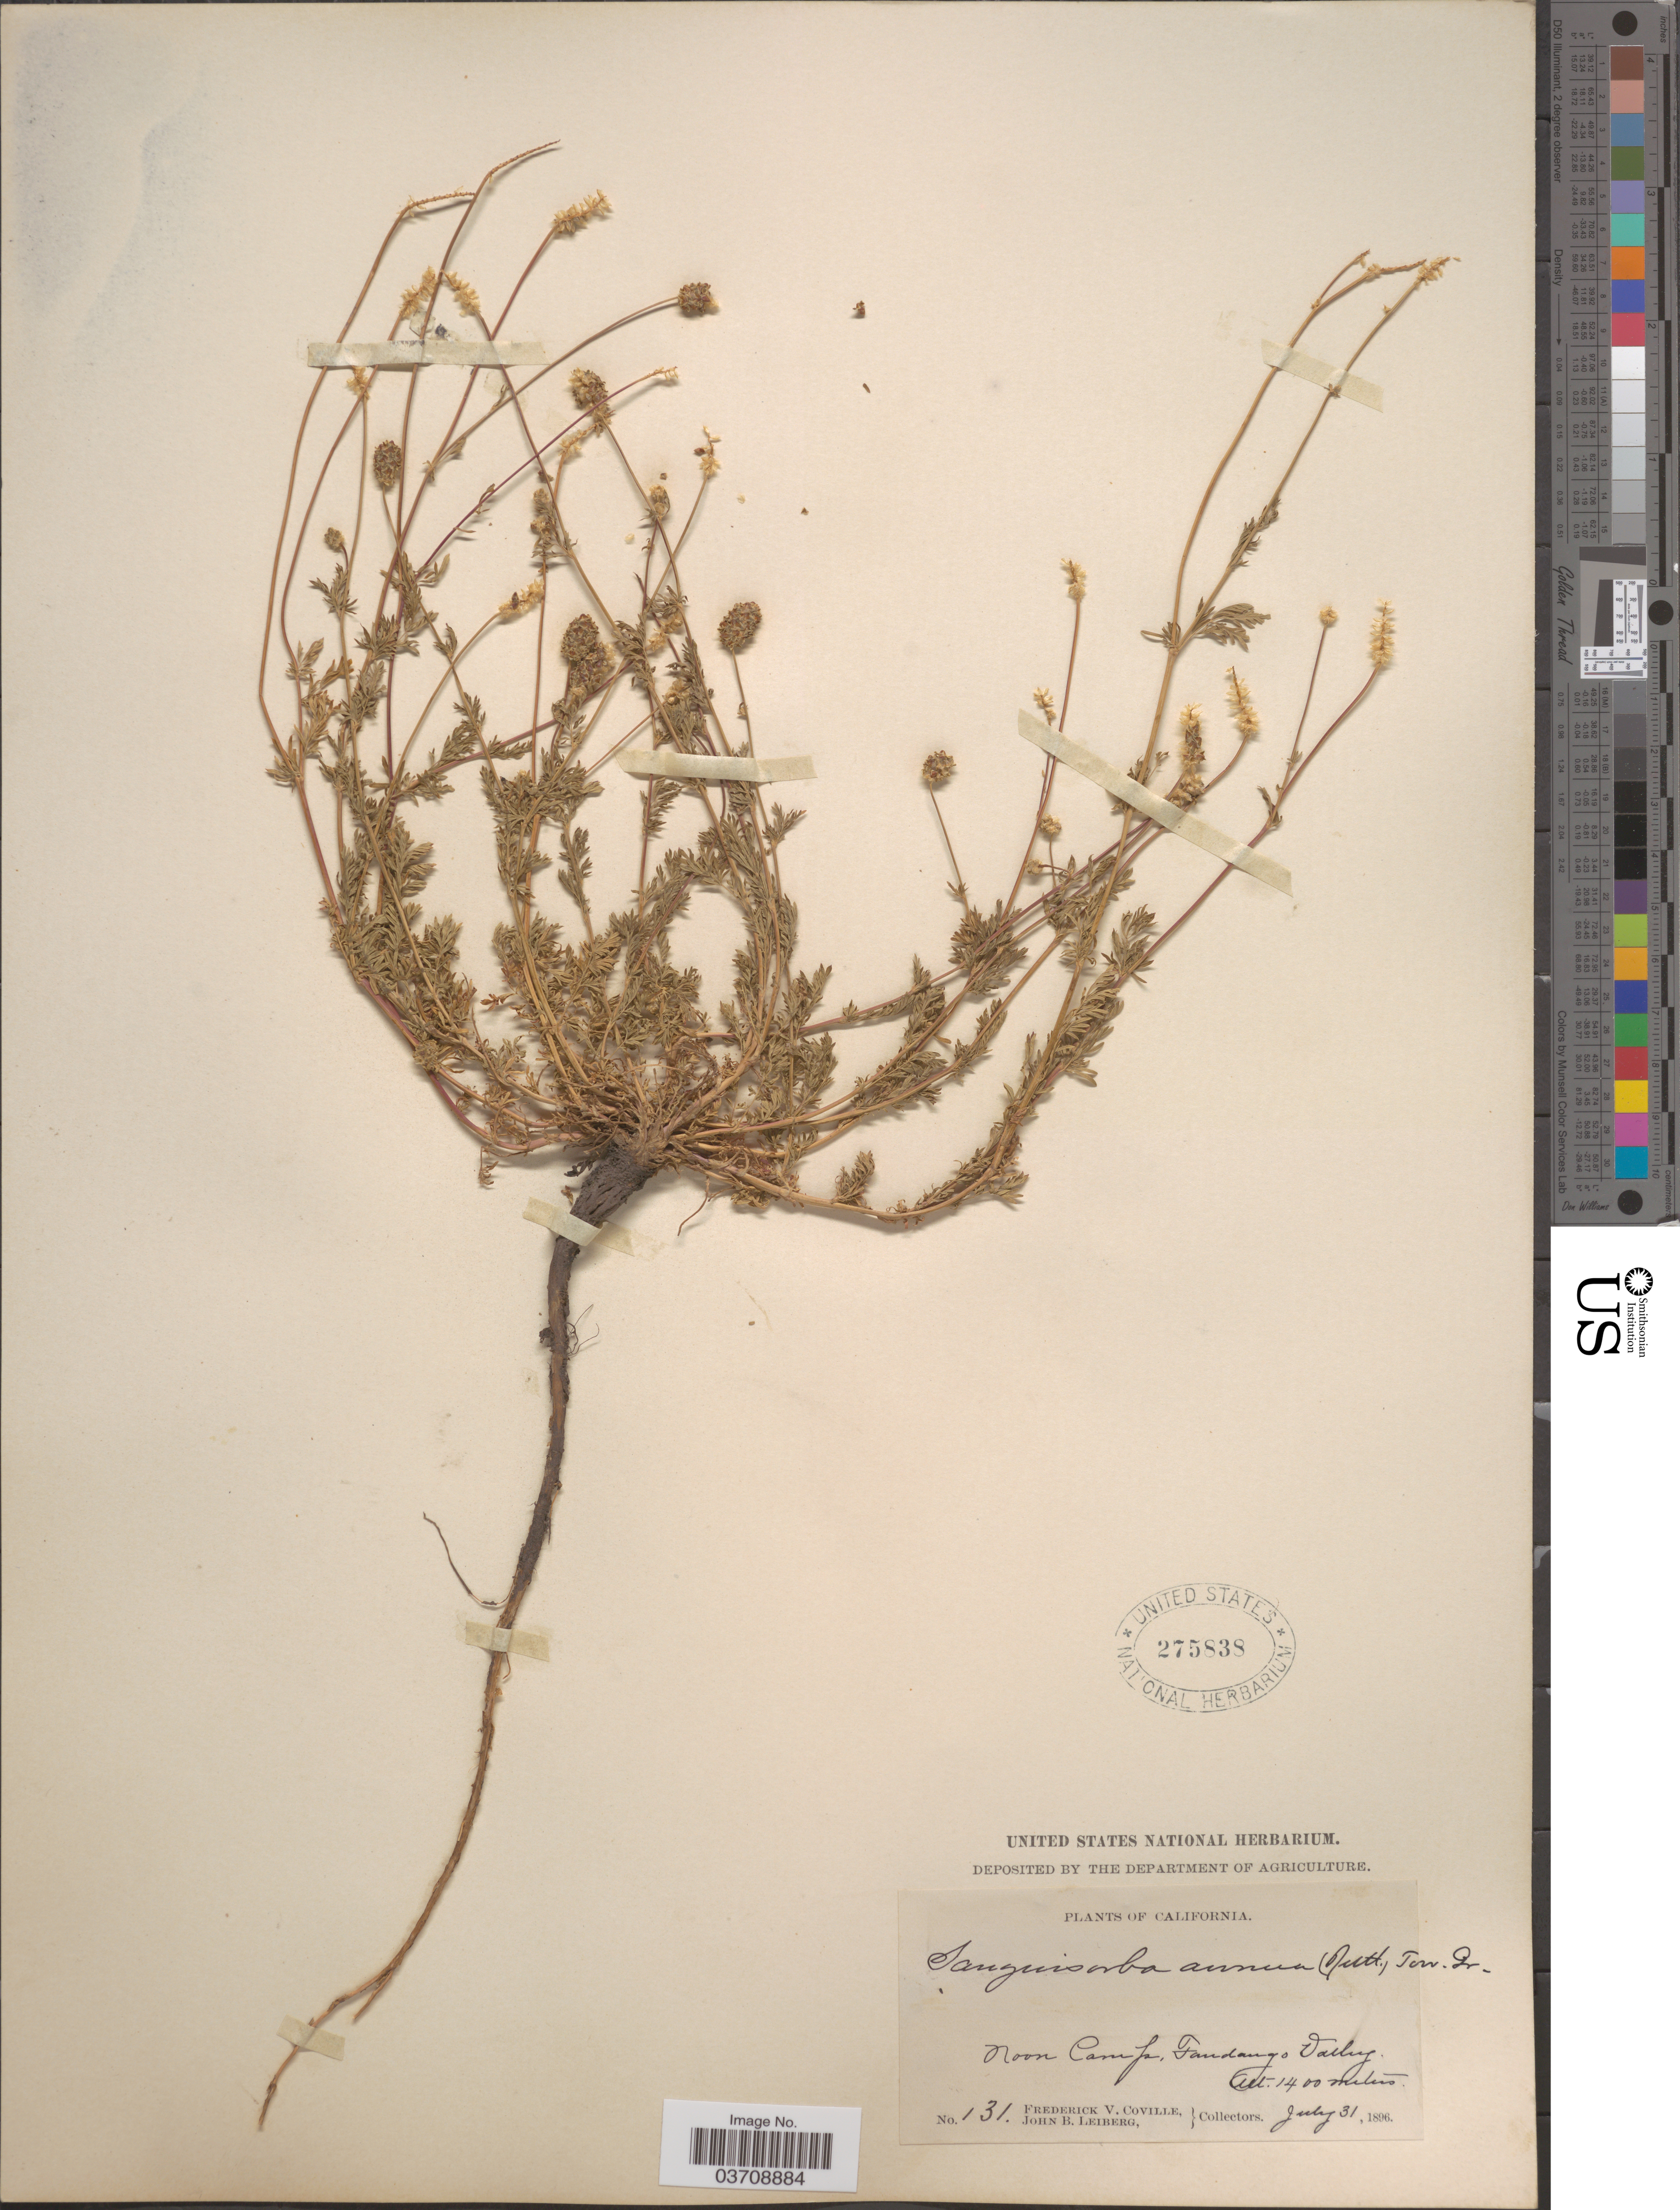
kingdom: Plantae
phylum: Tracheophyta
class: Magnoliopsida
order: Rosales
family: Rosaceae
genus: Sanguisorba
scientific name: Sanguisorba occidentalis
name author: Nutt.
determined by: Strong, Mark T., (BOT), Smithsonian Institution - National Museum of Natural History (UNITED STATES)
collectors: F. V. Coville & J. B. Leiberg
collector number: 131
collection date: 1896-07-31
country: United States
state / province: California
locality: Noon Camp, Fandango Valley.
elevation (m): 1400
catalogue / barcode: US 275838